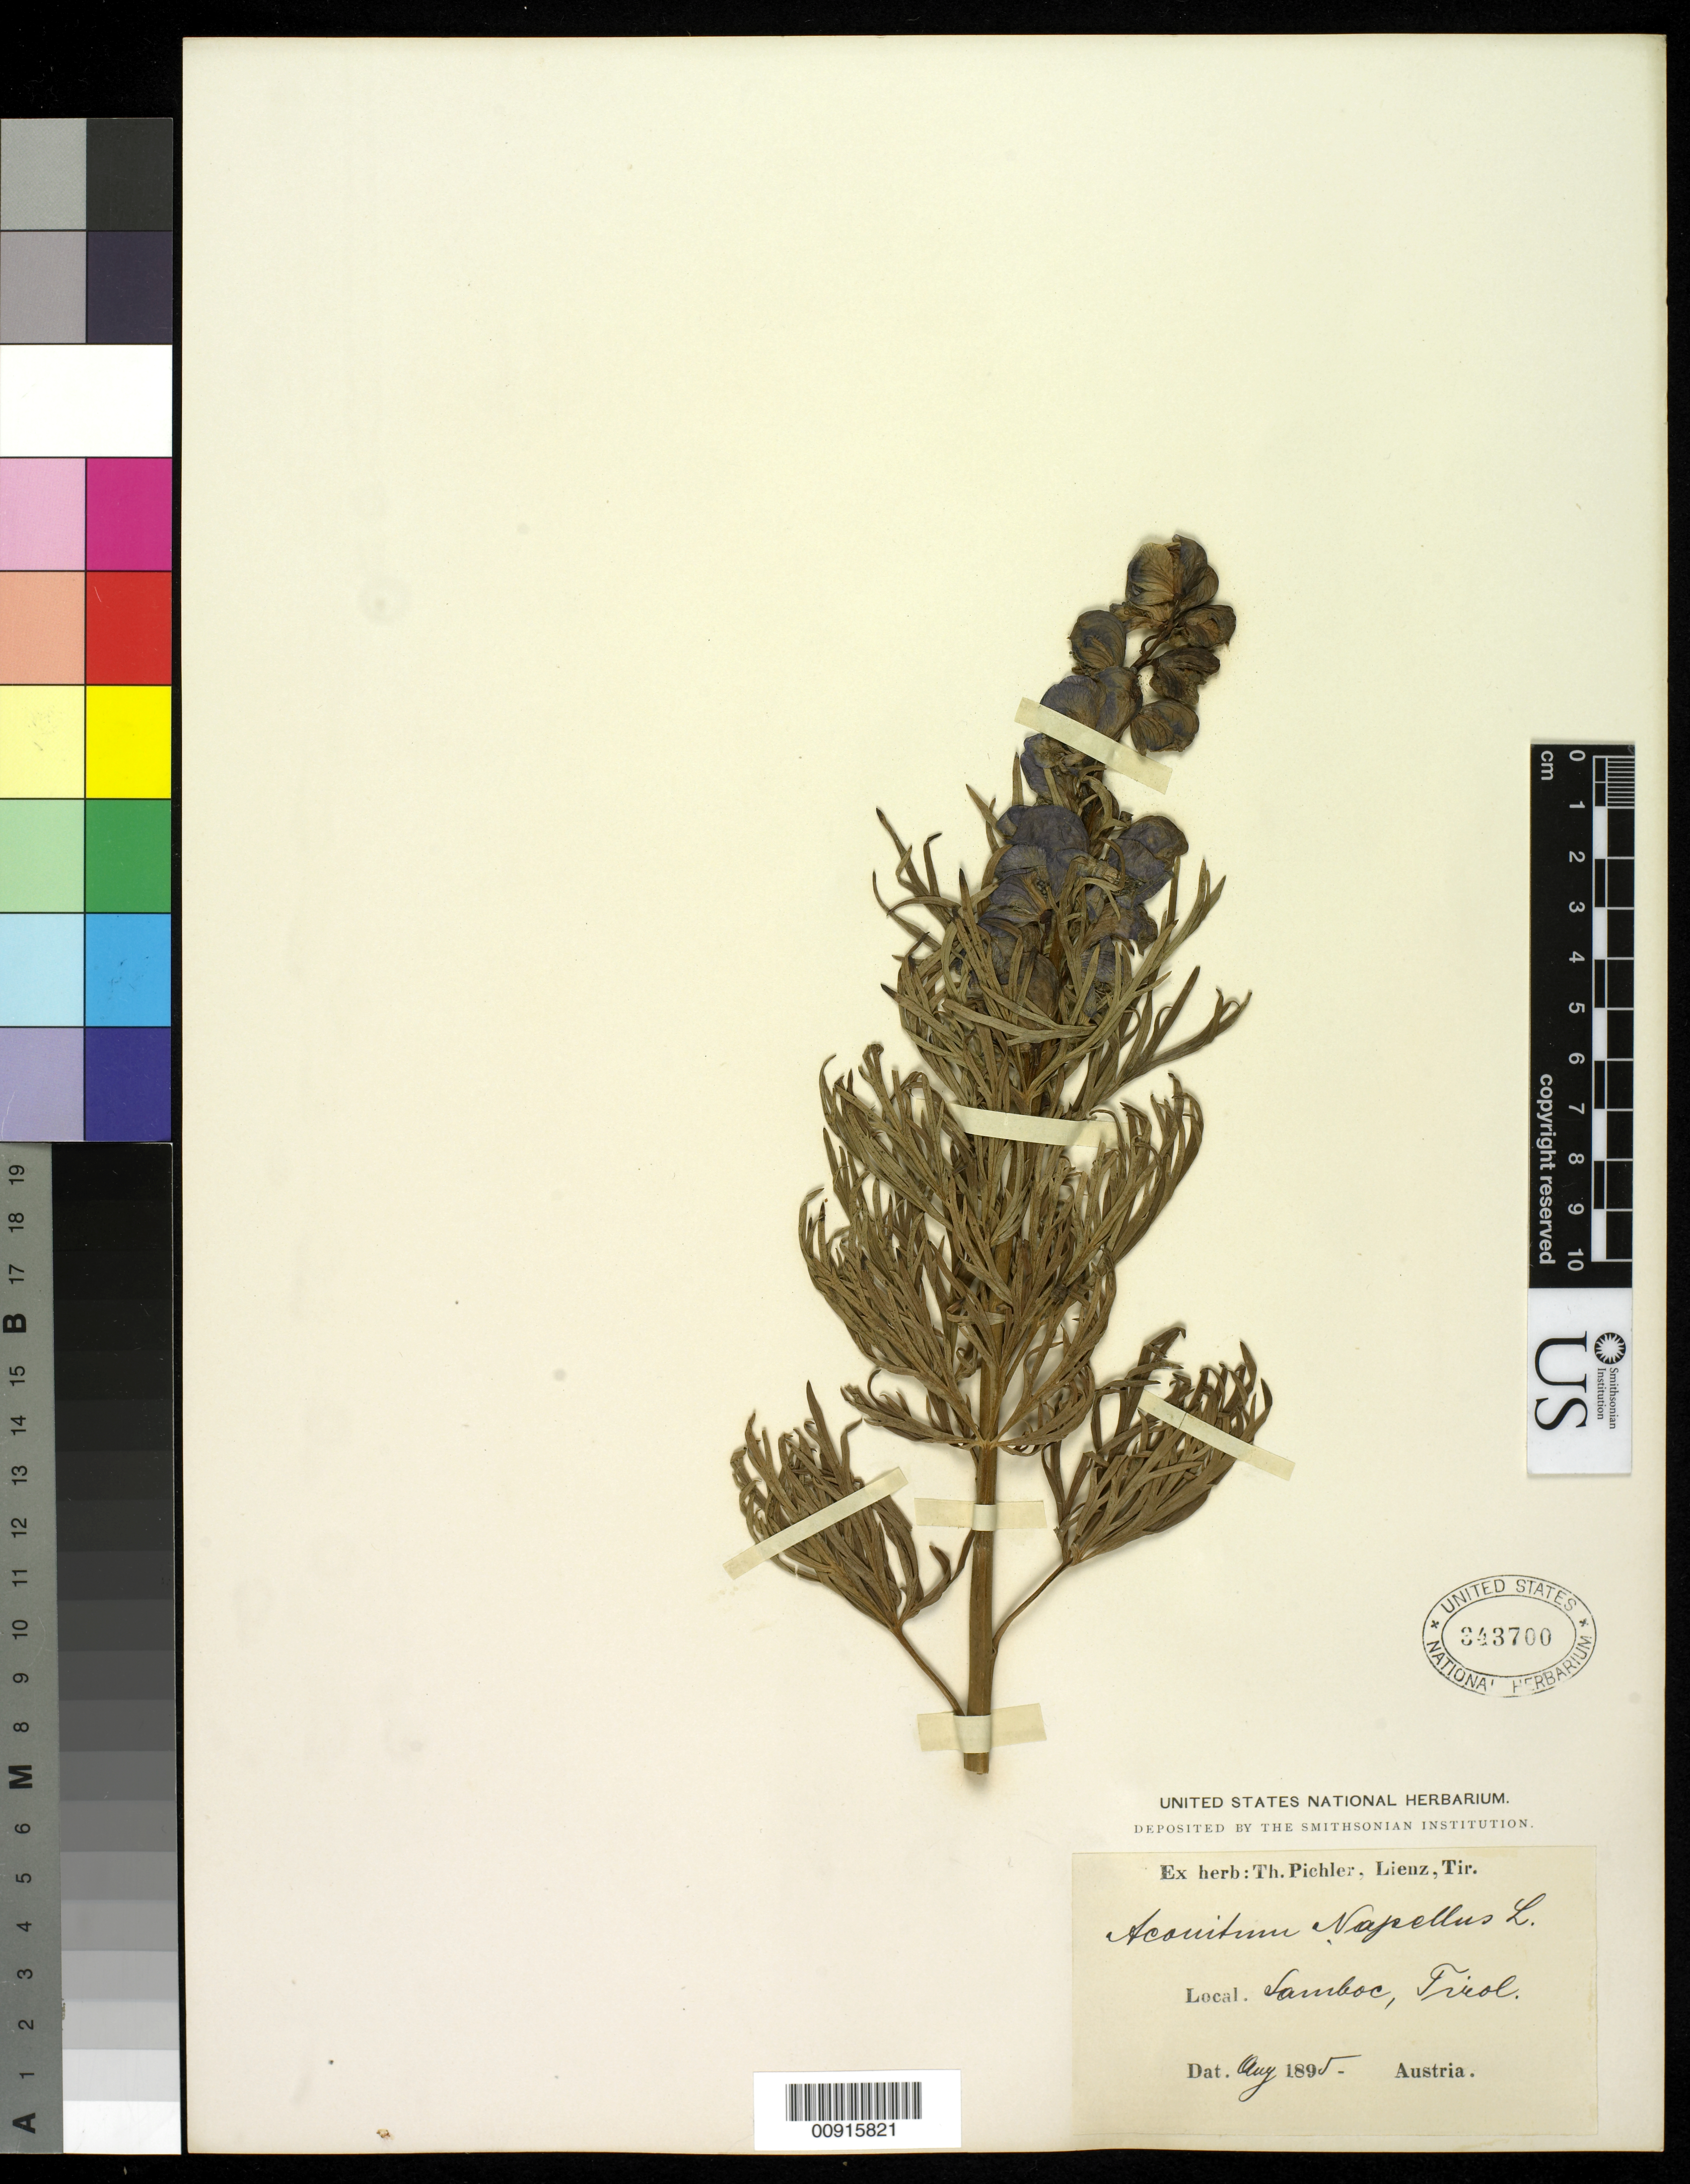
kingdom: Plantae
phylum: Tracheophyta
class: Magnoliopsida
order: Ranunculales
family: Ranunculaceae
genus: Aconitum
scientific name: Aconitum napellus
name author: L.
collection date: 1895-08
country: Austria / Italy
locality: Samboc, Tirol. [interpreted]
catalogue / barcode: US 343700